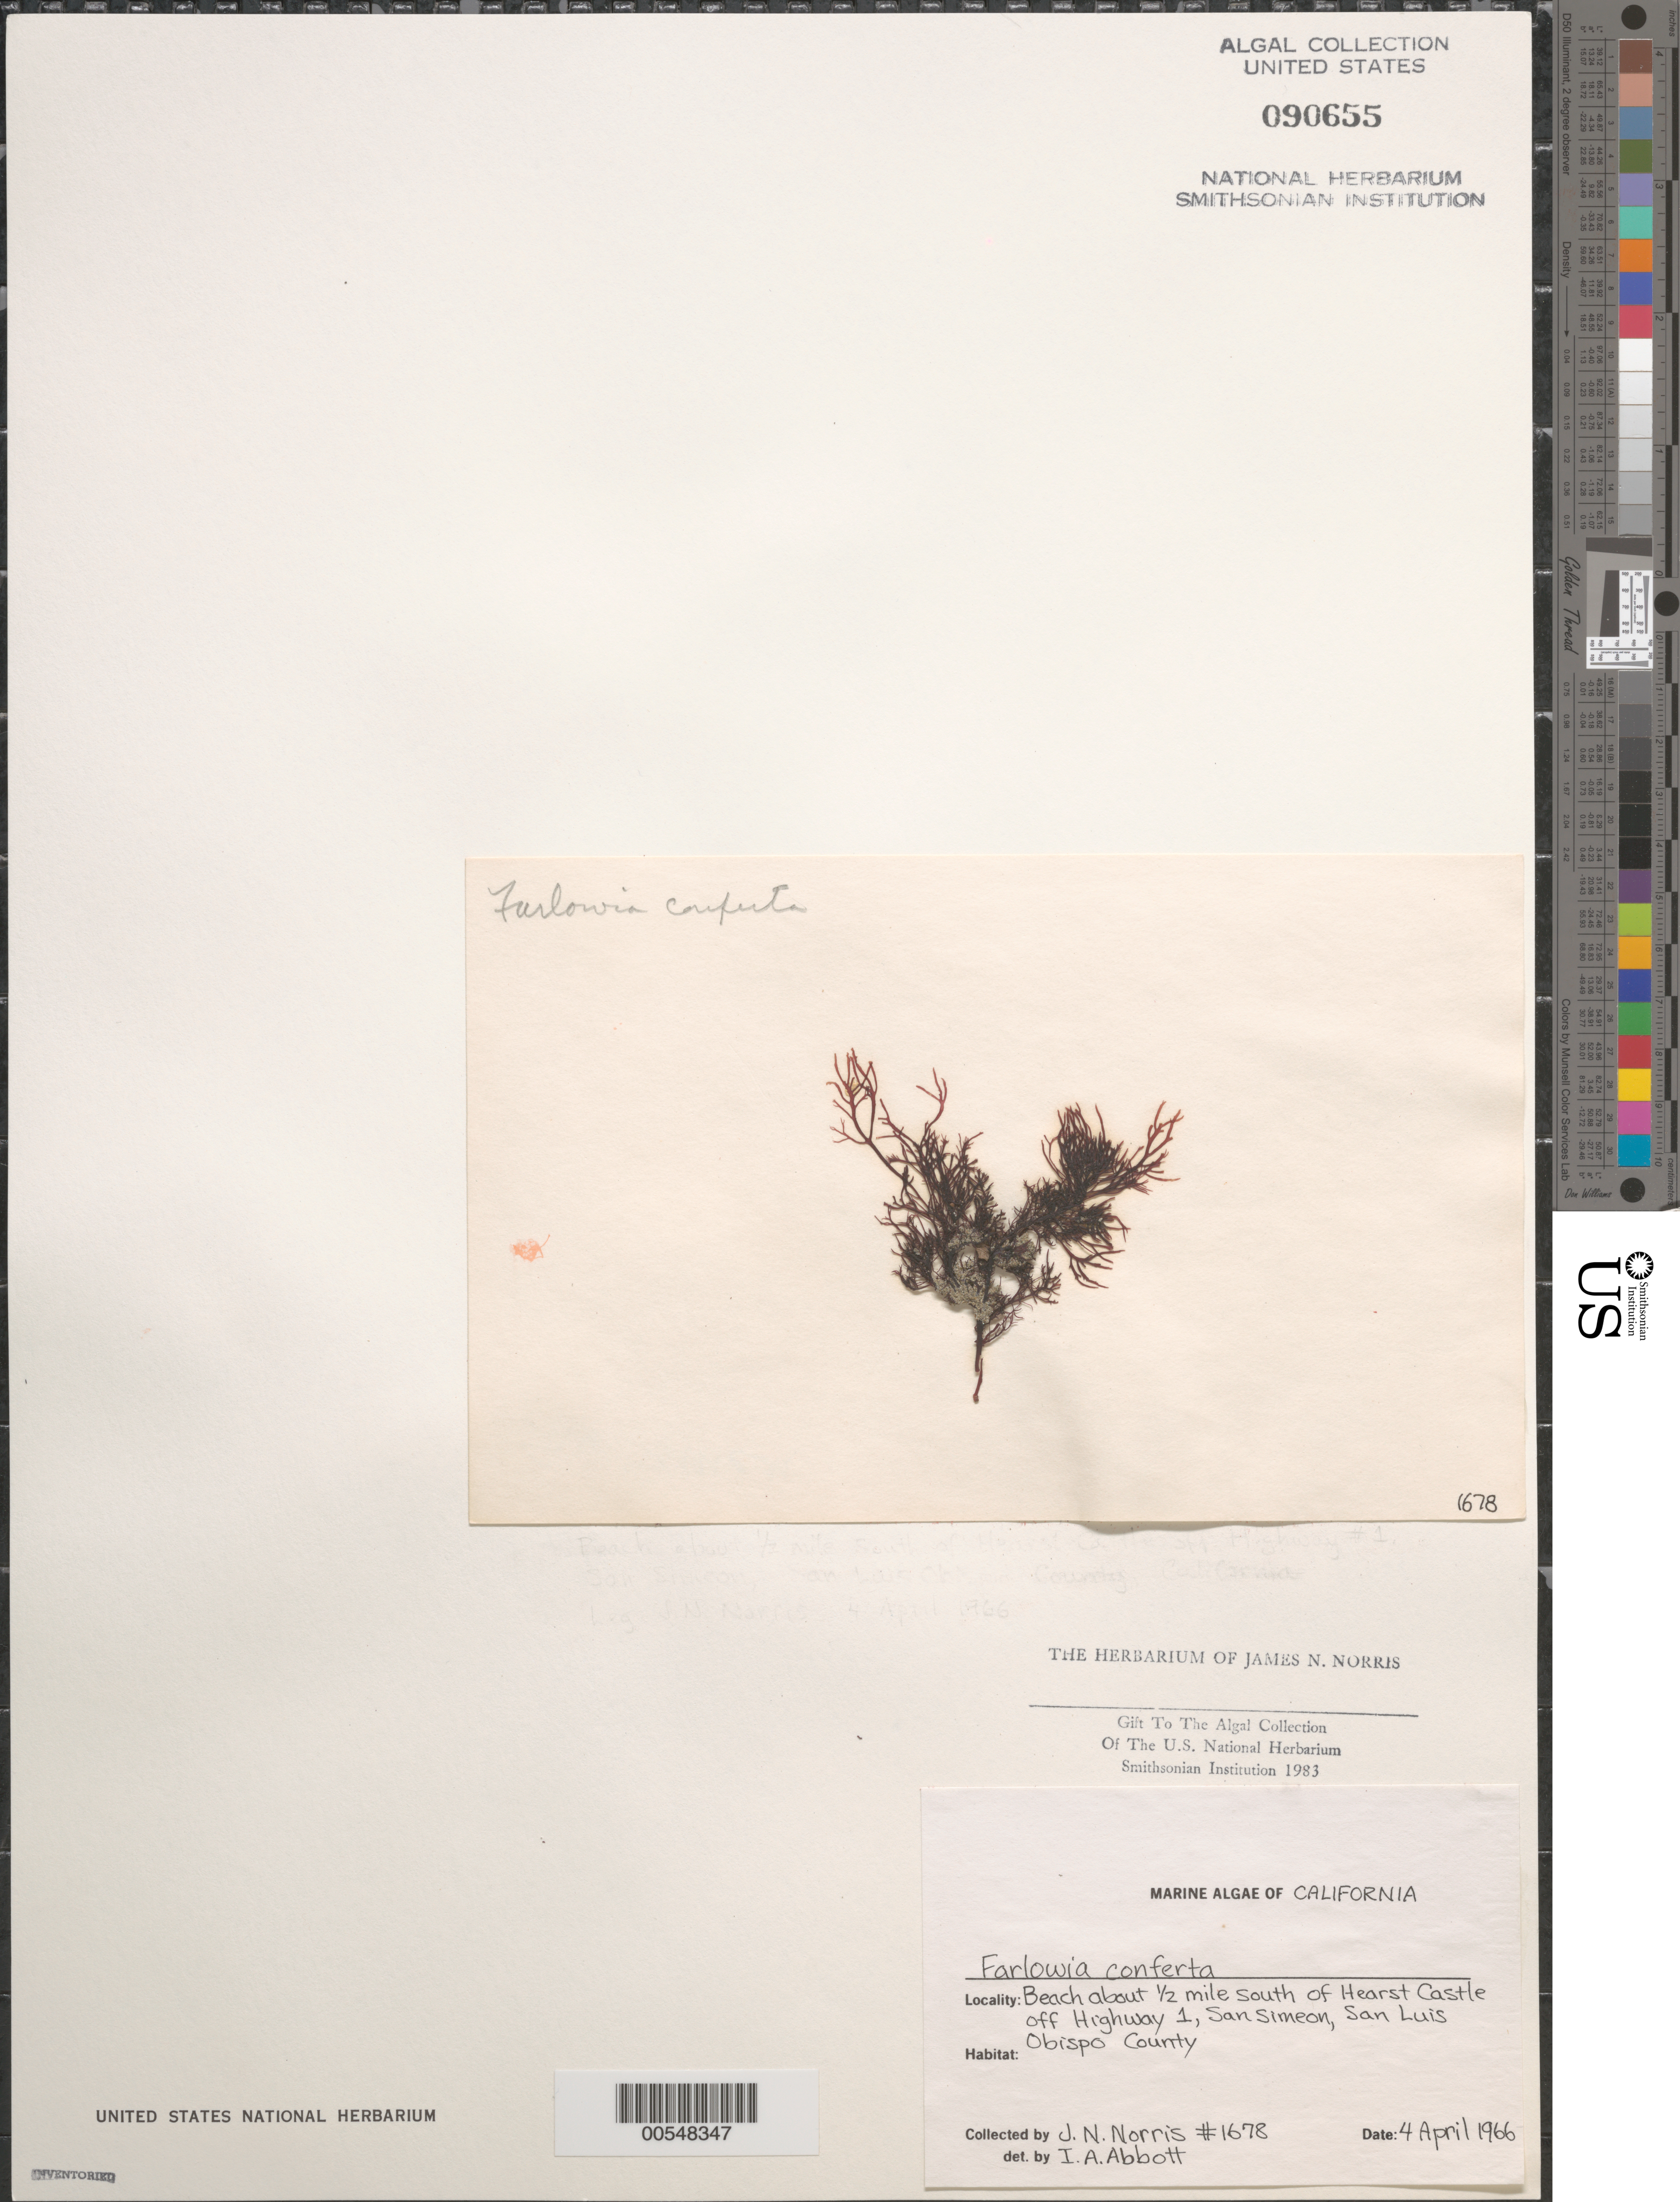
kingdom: Plantae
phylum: Rhodophyta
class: Florideophyceae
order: Gigartinales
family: Dumontiaceae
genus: Farlowia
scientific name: Farlowia conferta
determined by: Abbott, Isabella A.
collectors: J. N. Norris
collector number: JN-1678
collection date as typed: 04 Apr 1966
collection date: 1966-04-04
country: United States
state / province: California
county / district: San Luis Obispo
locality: San Simeon, beach ca. 1/2 mile south of Hearst Castle, off Highway 1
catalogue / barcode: US 90655